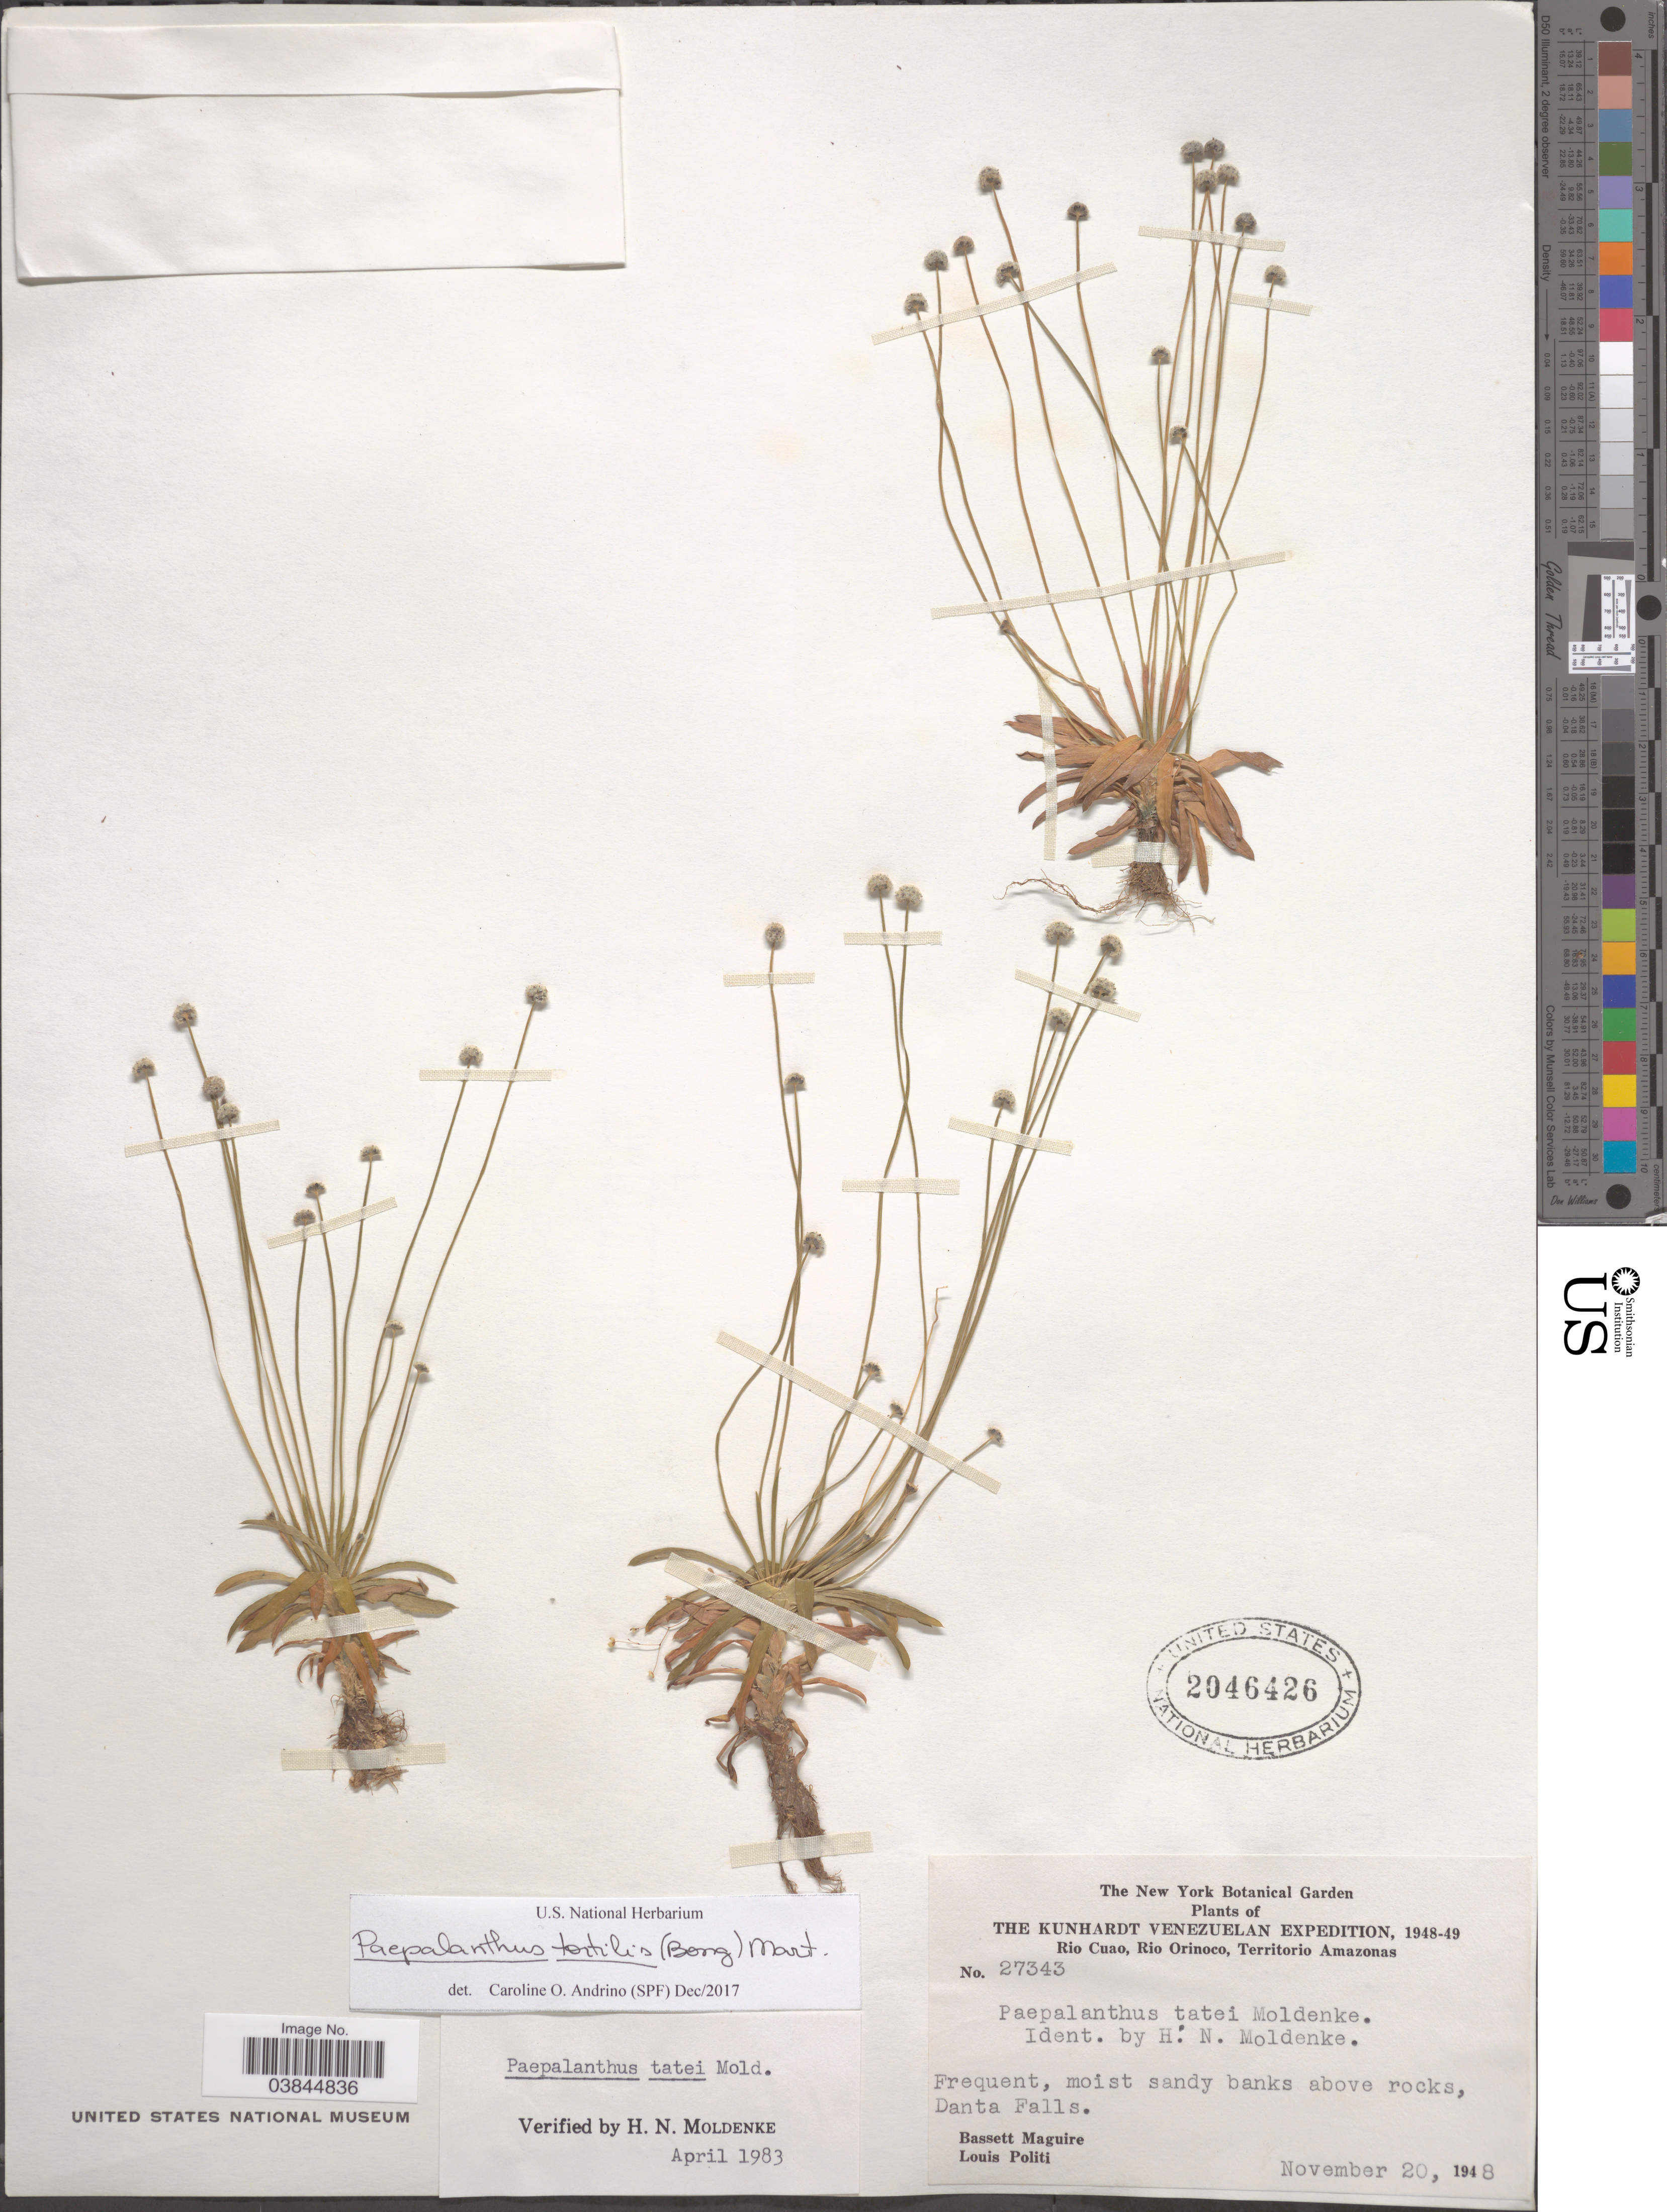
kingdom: Plantae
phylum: Tracheophyta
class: Liliopsida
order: Poales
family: Eriocaulaceae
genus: Paepalanthus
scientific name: Paepalanthus tortilis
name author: (Bong.) Koern.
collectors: B. Maguire & L. Politi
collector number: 27343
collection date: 1948-11-20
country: Venezuela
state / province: Amazonas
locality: Rio Cuao, Rio Orinoco, Territorio Amazonas. Danta Falls.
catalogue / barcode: US 2046426